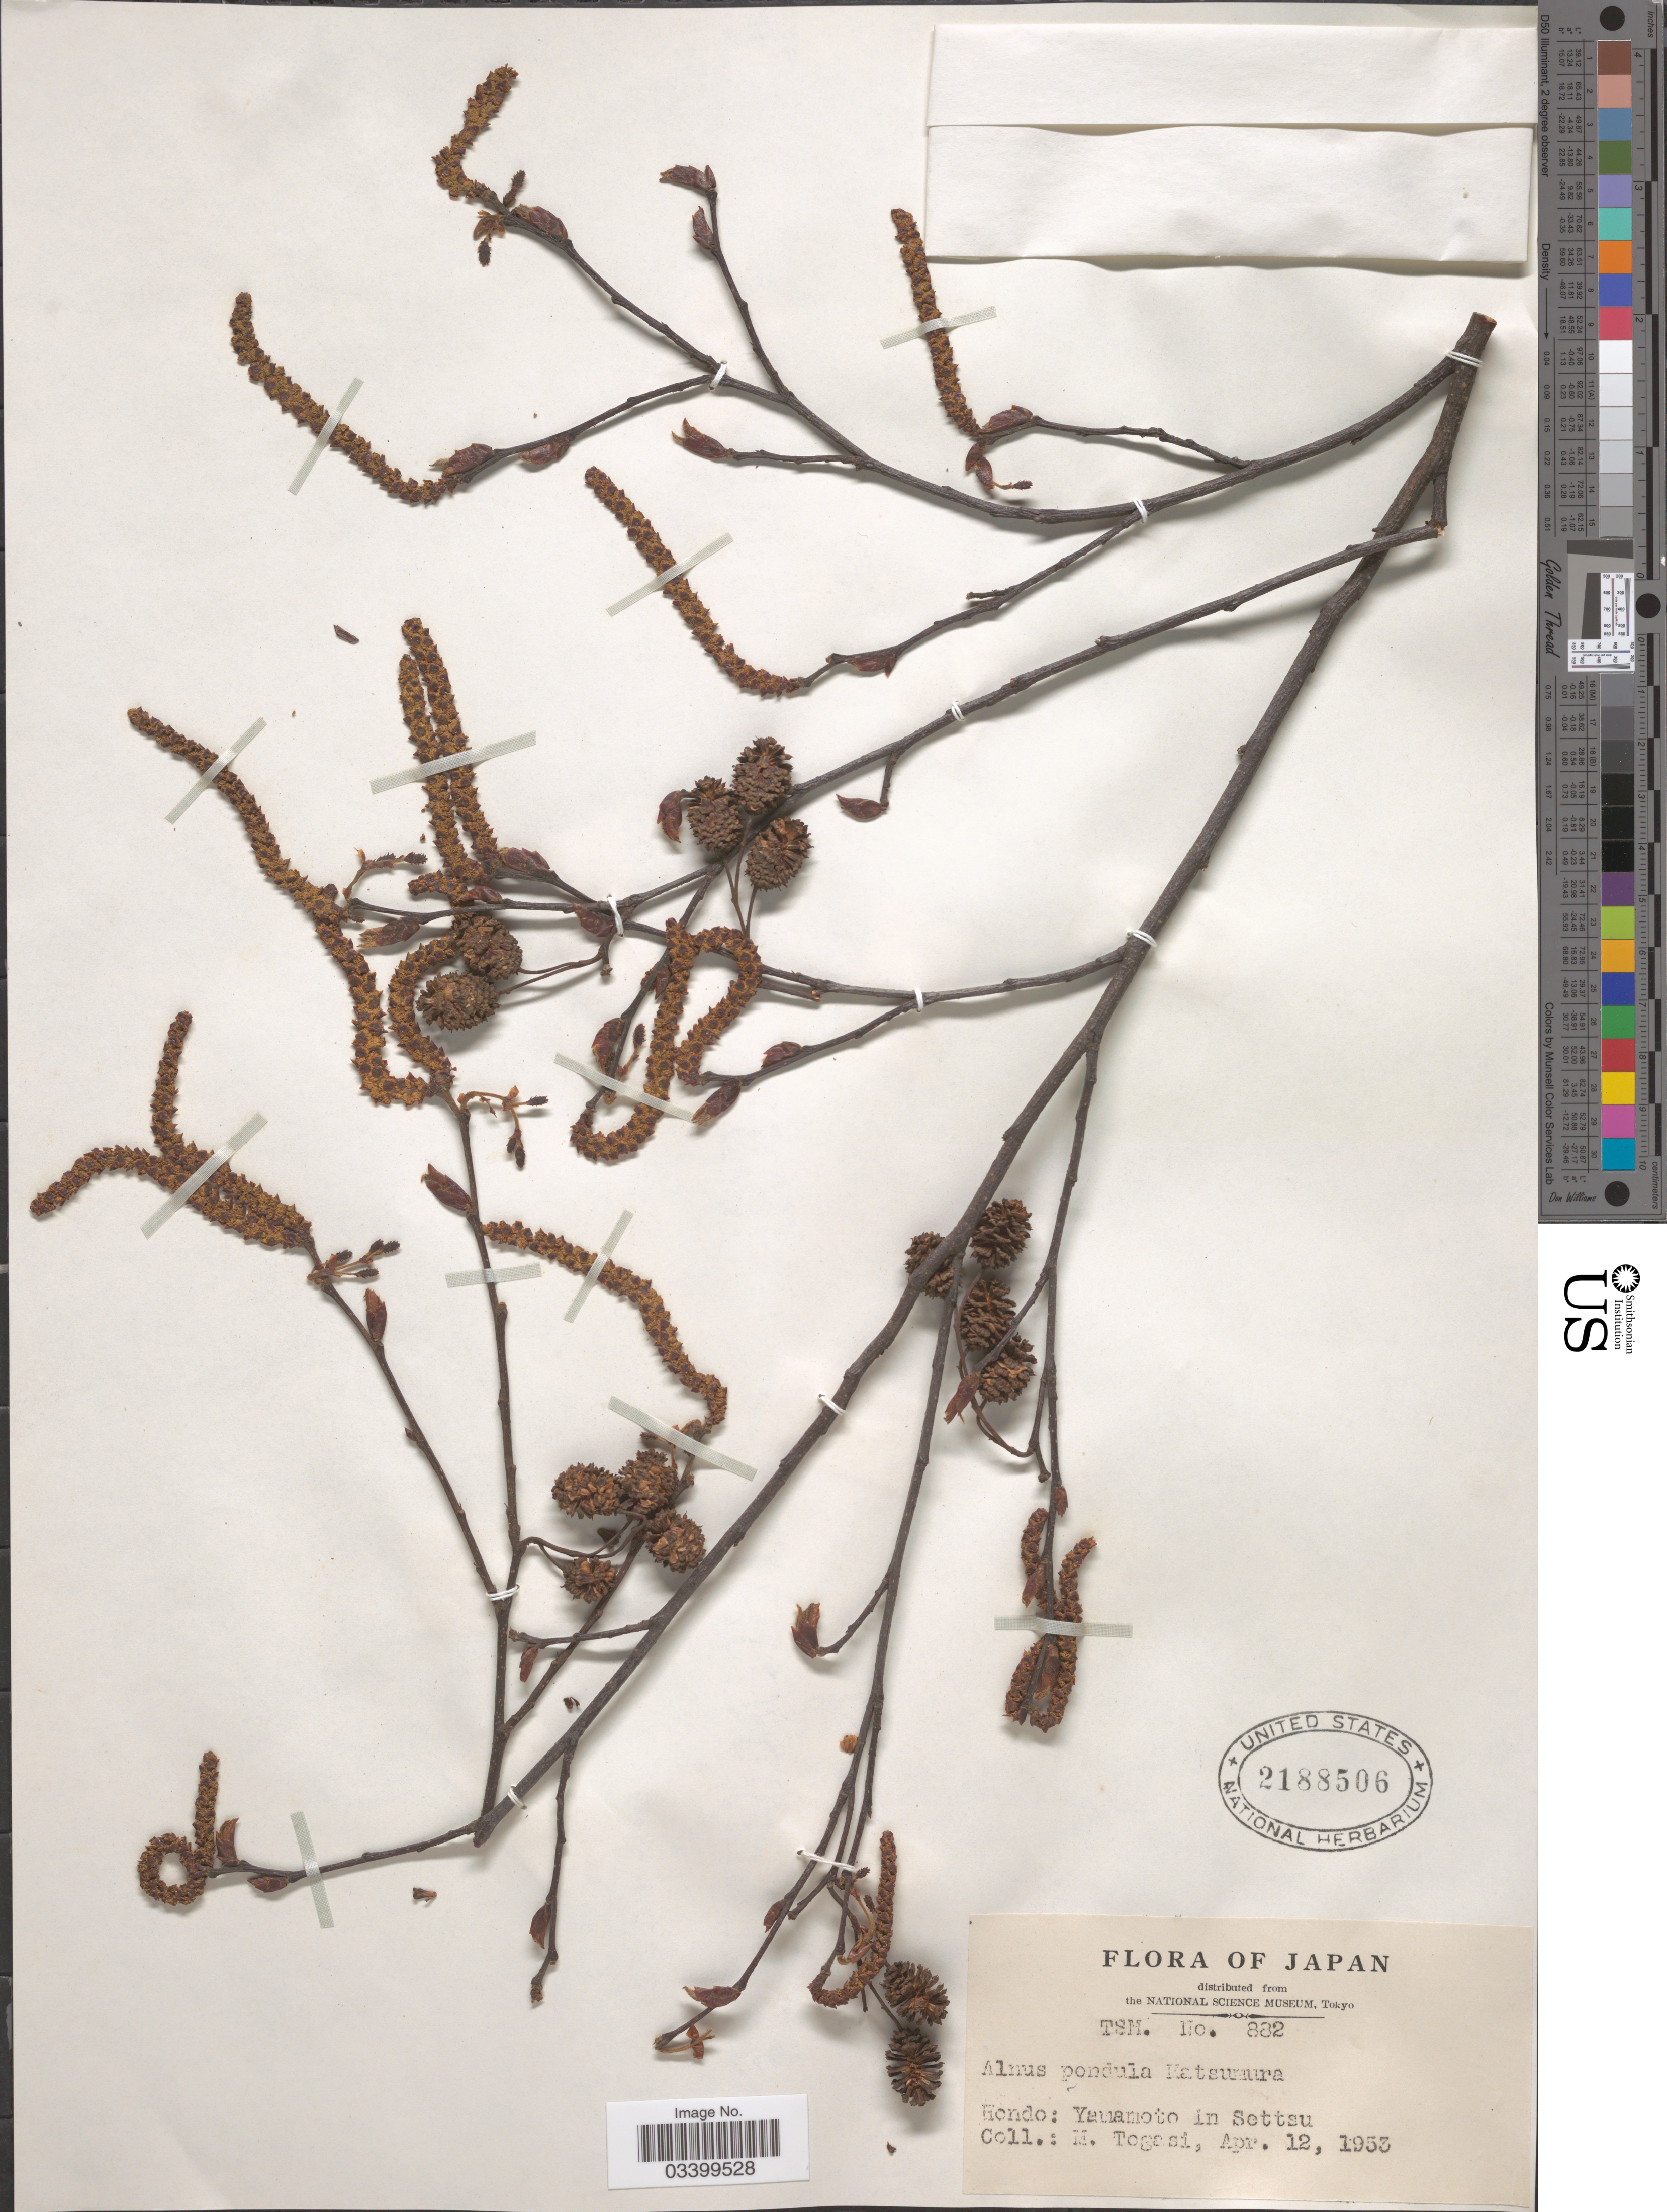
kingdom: Plantae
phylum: Tracheophyta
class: Magnoliopsida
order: Fagales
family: Betulaceae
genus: Alnus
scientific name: Alnus pendula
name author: Matsum.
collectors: M. Togasi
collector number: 882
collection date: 1953-04-12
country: Japan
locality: Hondo: Yamamoto in Settsu.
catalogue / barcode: US 2188506